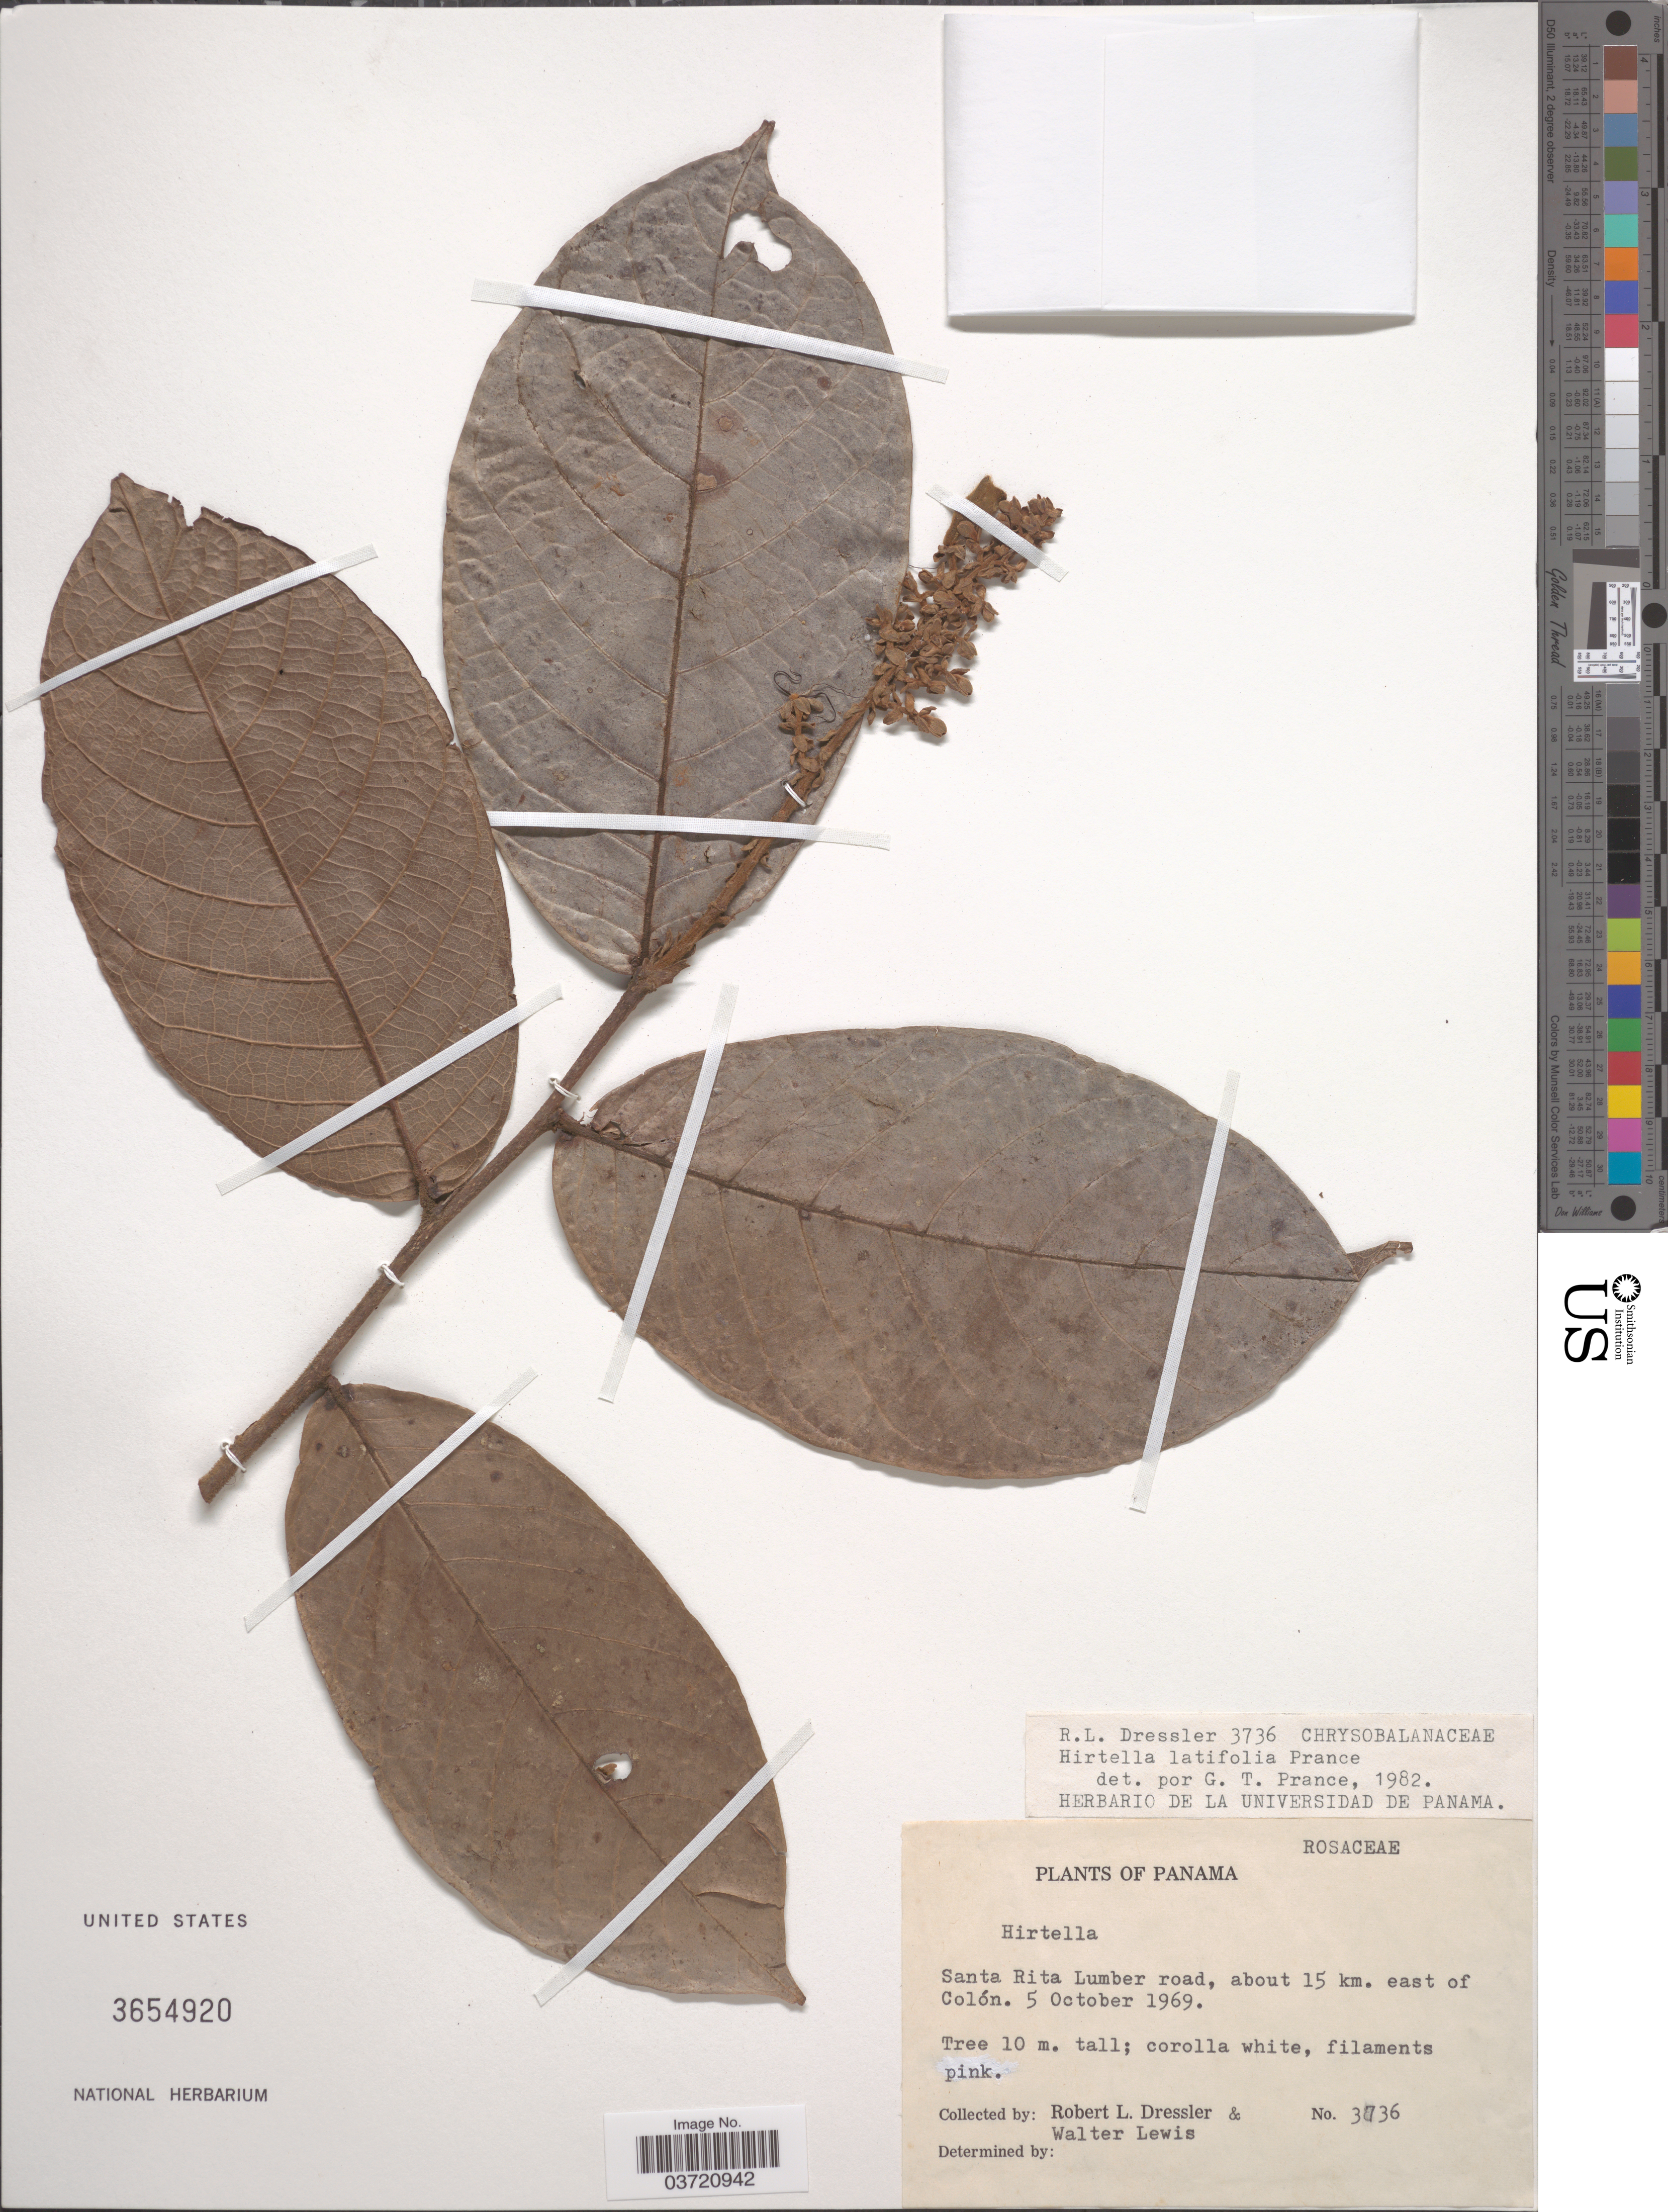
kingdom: Plantae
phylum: Tracheophyta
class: Magnoliopsida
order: Malpighiales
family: Chrysobalanaceae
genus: Hirtella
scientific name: Hirtella latifolia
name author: Prance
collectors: R. Dressler & W. H. Lewis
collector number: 3736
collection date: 1969-10-05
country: Panama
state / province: Colón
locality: Santa Rita Lumber road, about 15 km. east of Colón.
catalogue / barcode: US 3654920